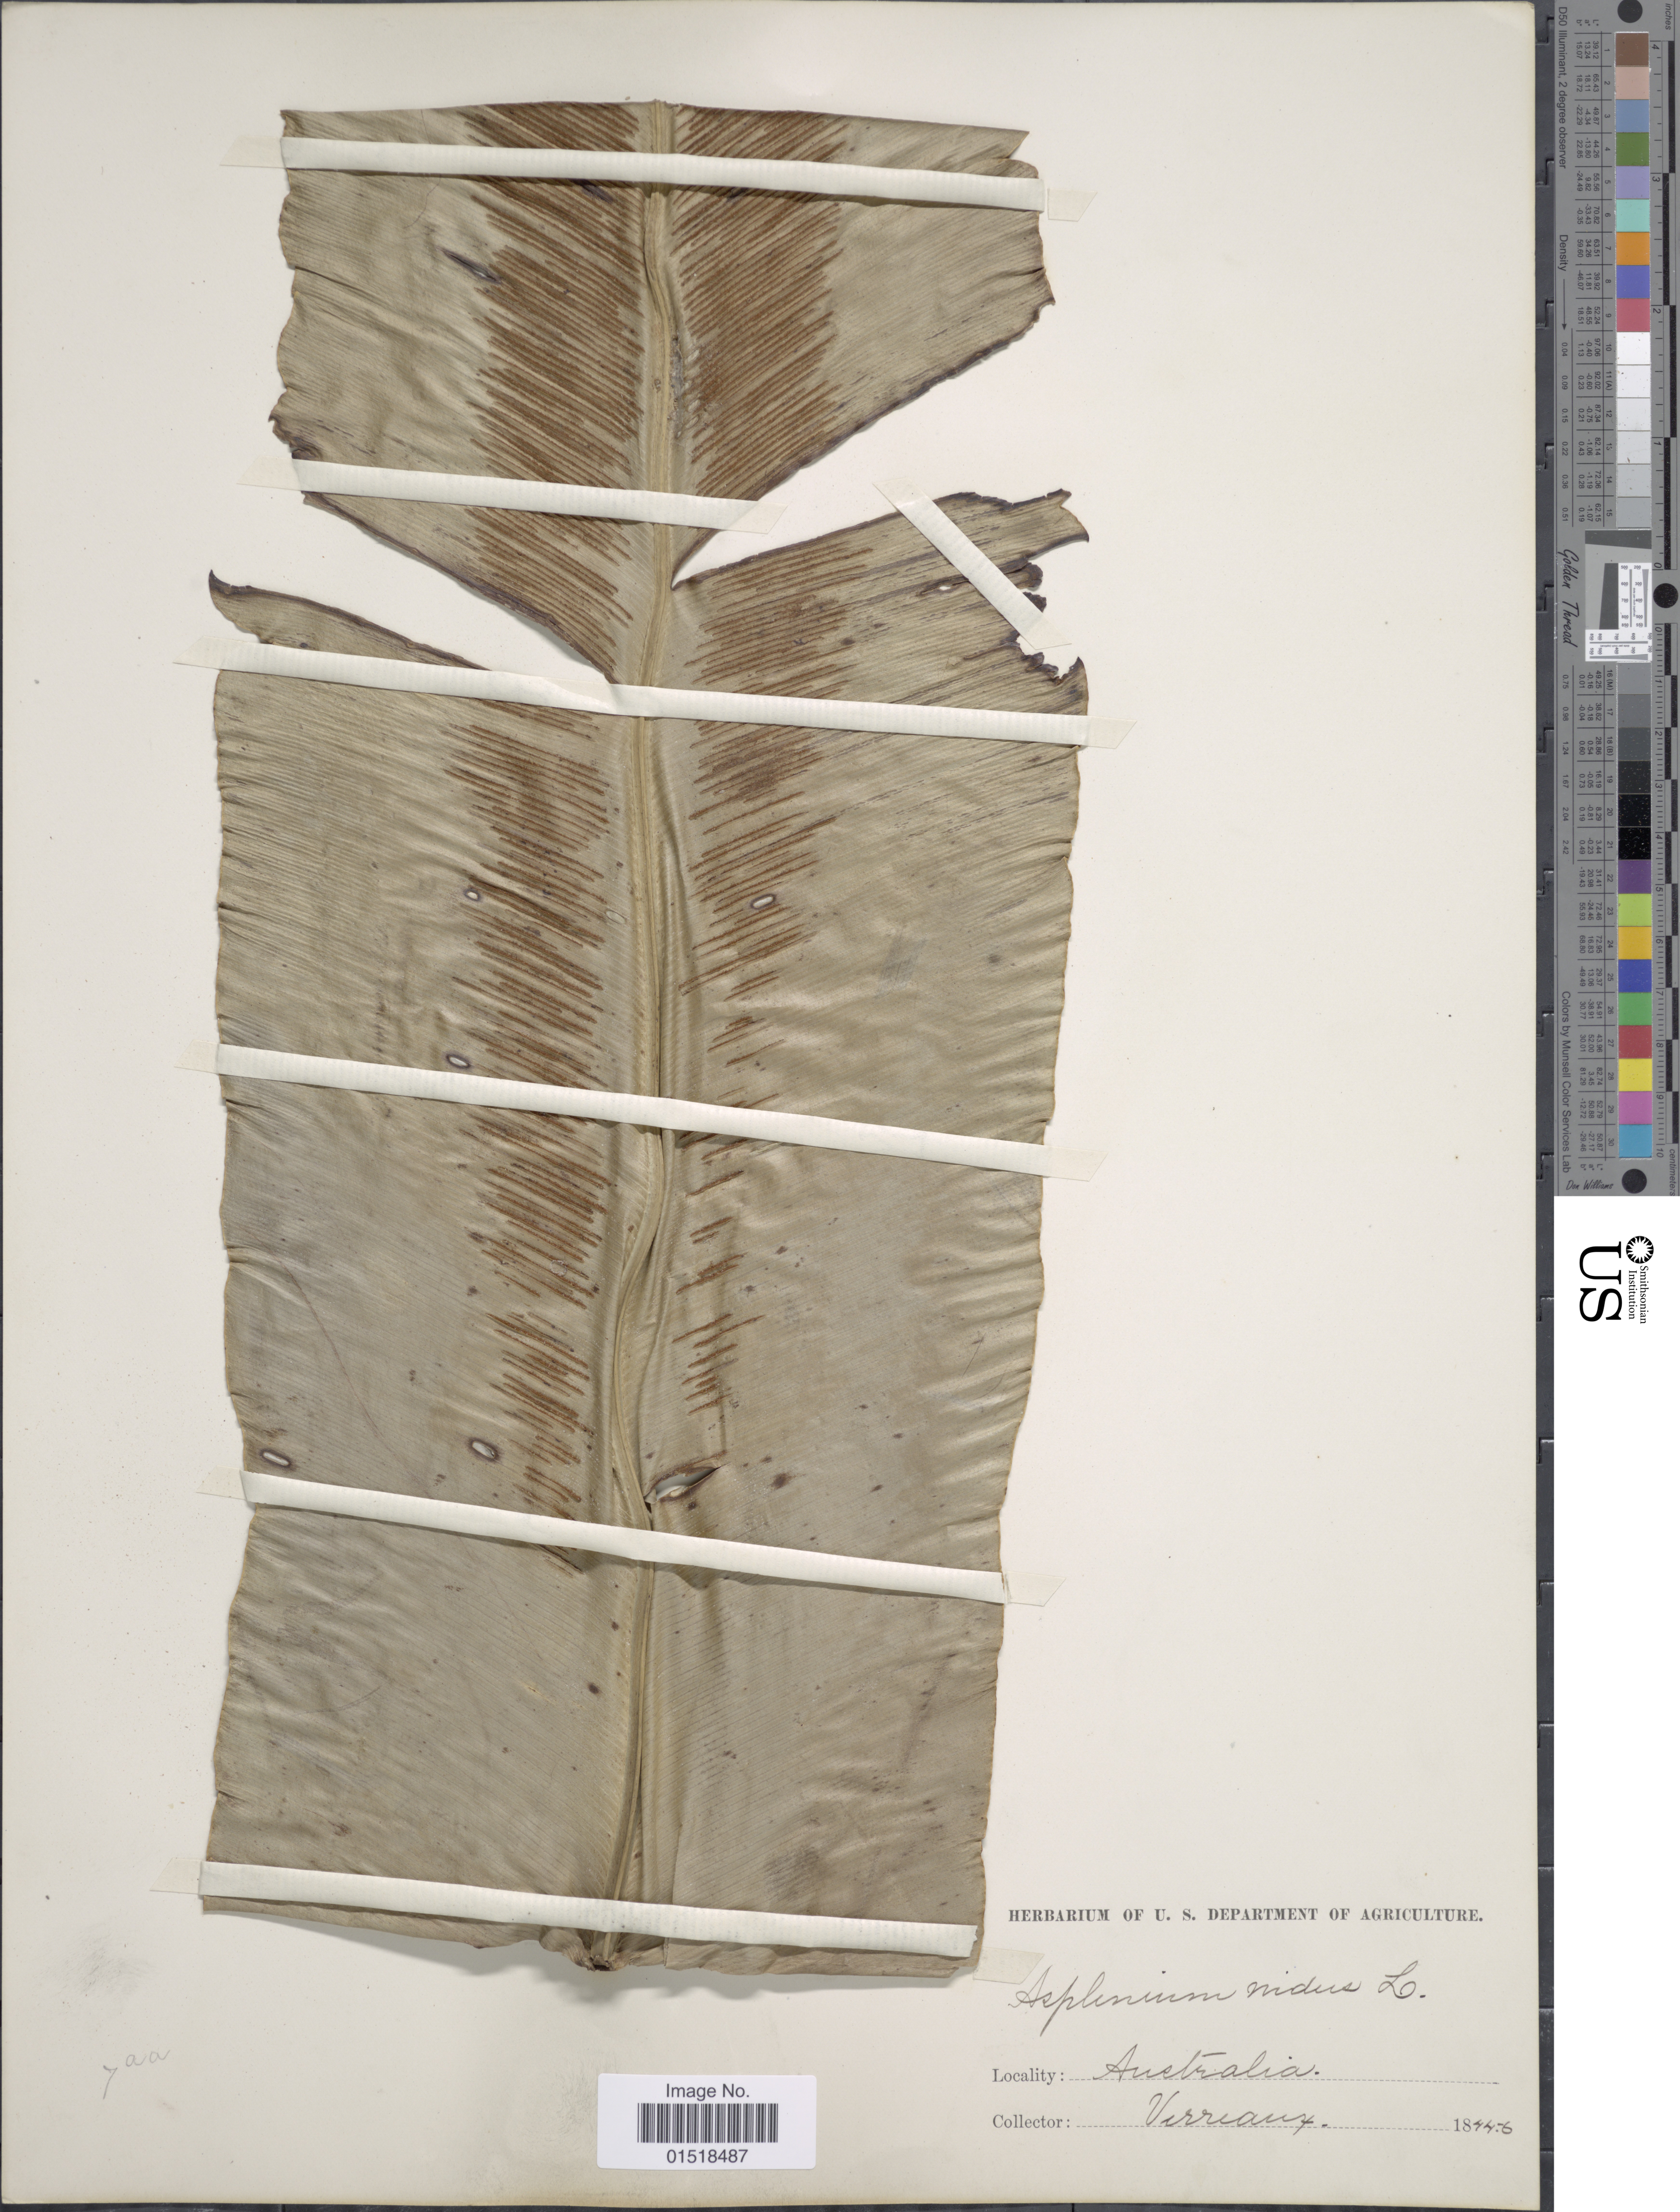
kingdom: Plantae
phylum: Tracheophyta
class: Polypodiopsida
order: Polypodiales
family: Aspleniaceae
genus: Asplenium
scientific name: Asplenium nidus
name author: L.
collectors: Verreaux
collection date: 1844/1846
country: Australia